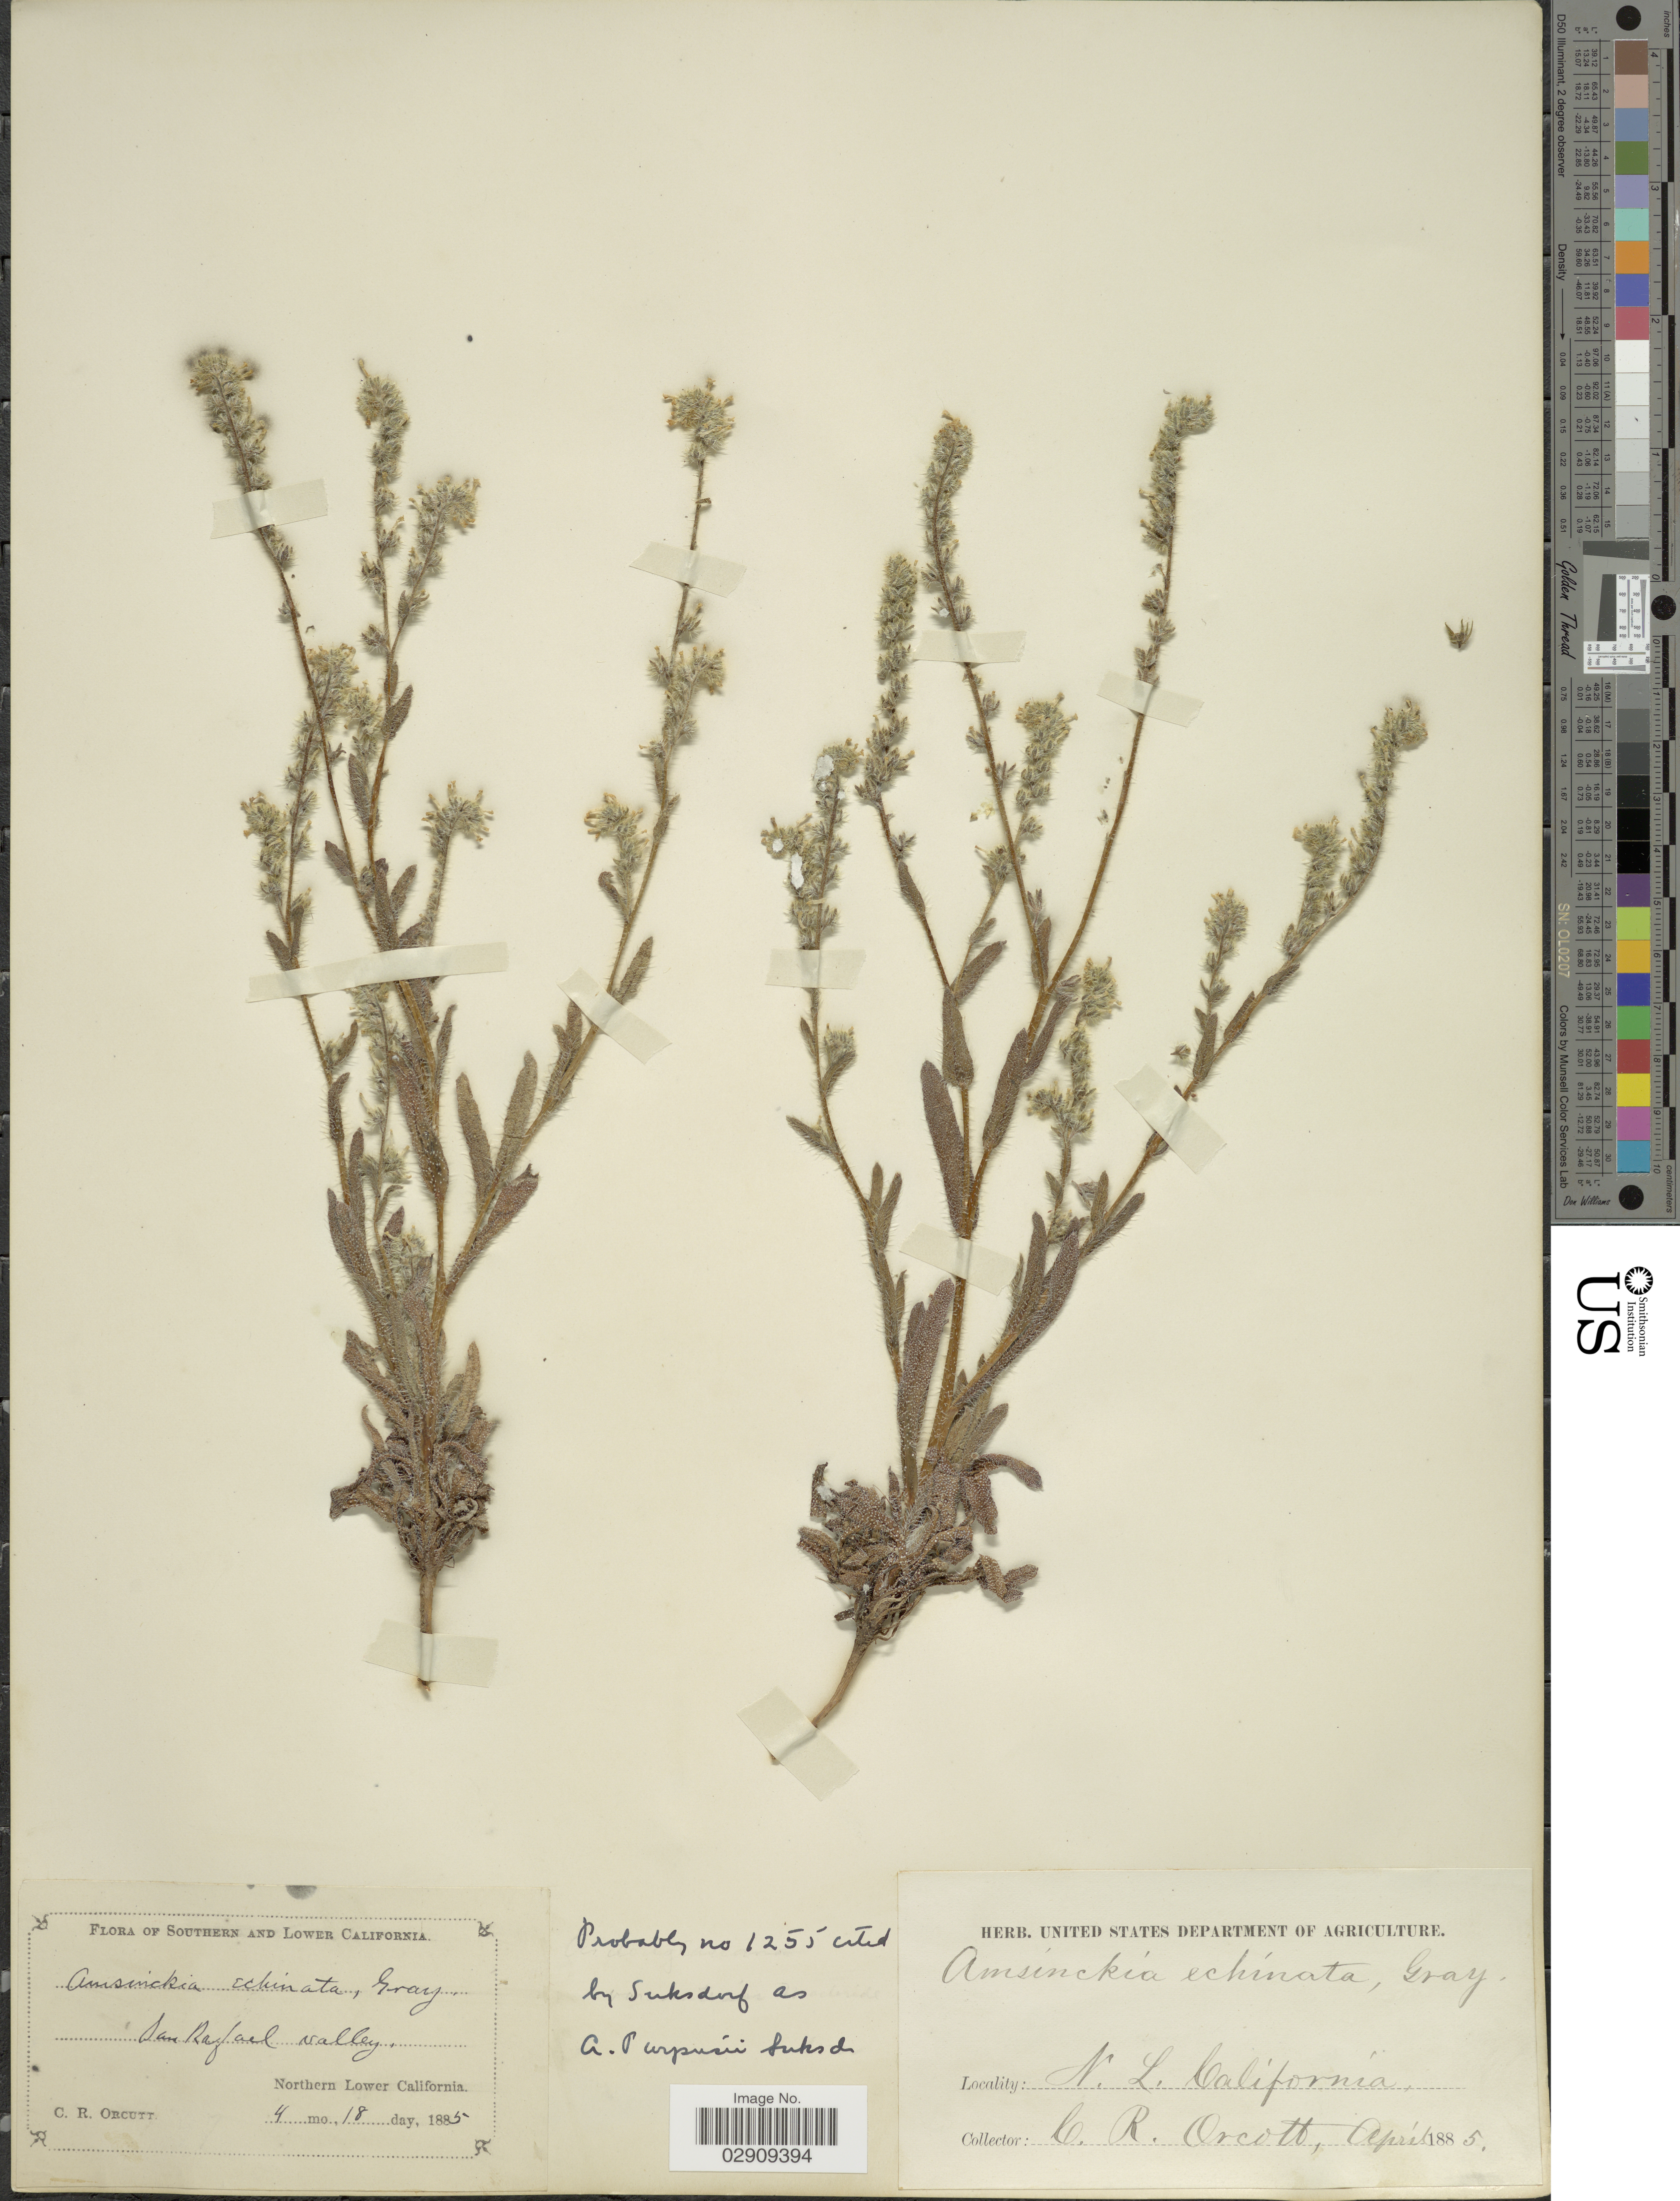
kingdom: Plantae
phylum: Tracheophyta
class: Magnoliopsida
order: Boraginales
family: Boraginaceae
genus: Amsinckia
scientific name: Amsinckia menziesii var. intermedia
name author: (Fisch. & C.A. Mey.) Ganders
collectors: C. R. Orcutt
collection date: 1885-04-18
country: Mexico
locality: Northern Lower California. San Rafael valley. Lower California.